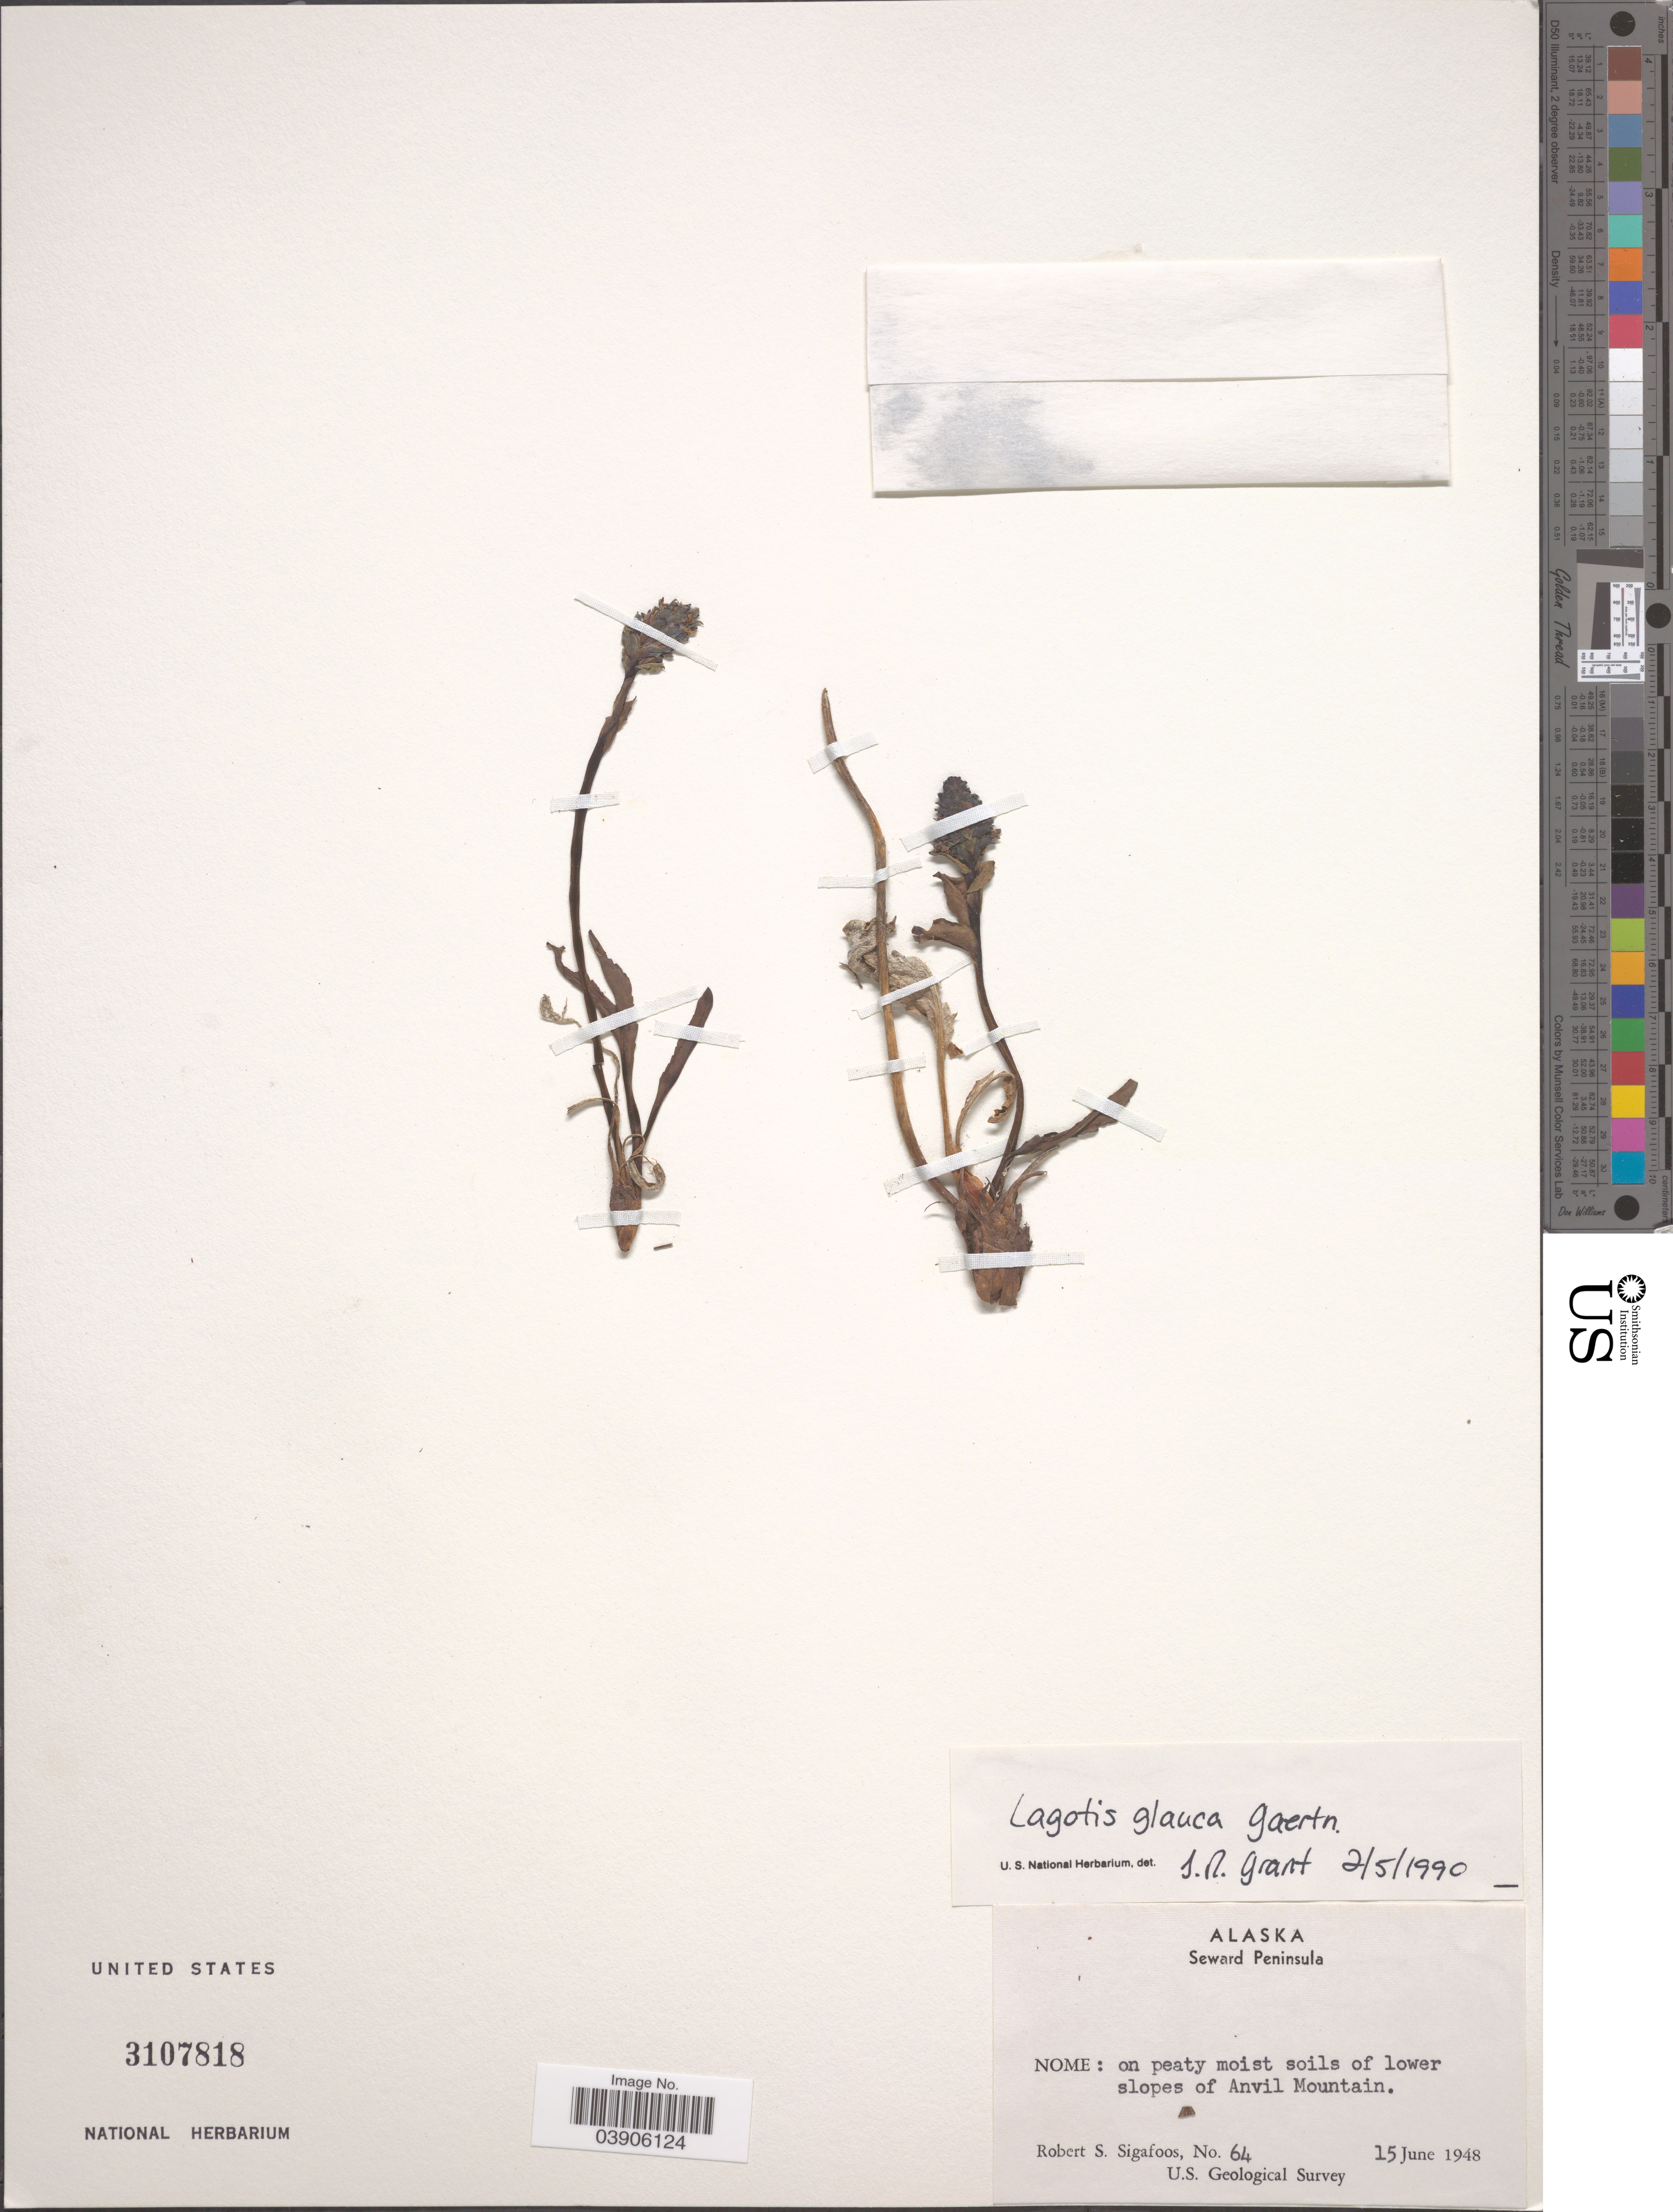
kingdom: Plantae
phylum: Tracheophyta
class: Magnoliopsida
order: Lamiales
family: Plantaginaceae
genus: Lagotis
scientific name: Lagotis glauca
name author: Gaertn.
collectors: R. Sigafoos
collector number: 64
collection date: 1948-06-15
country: United States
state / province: Alaska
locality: Seward Peninsula. Nome: on peaty moist soils of lower slopes of Anvil Mountain.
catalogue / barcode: US 3107818